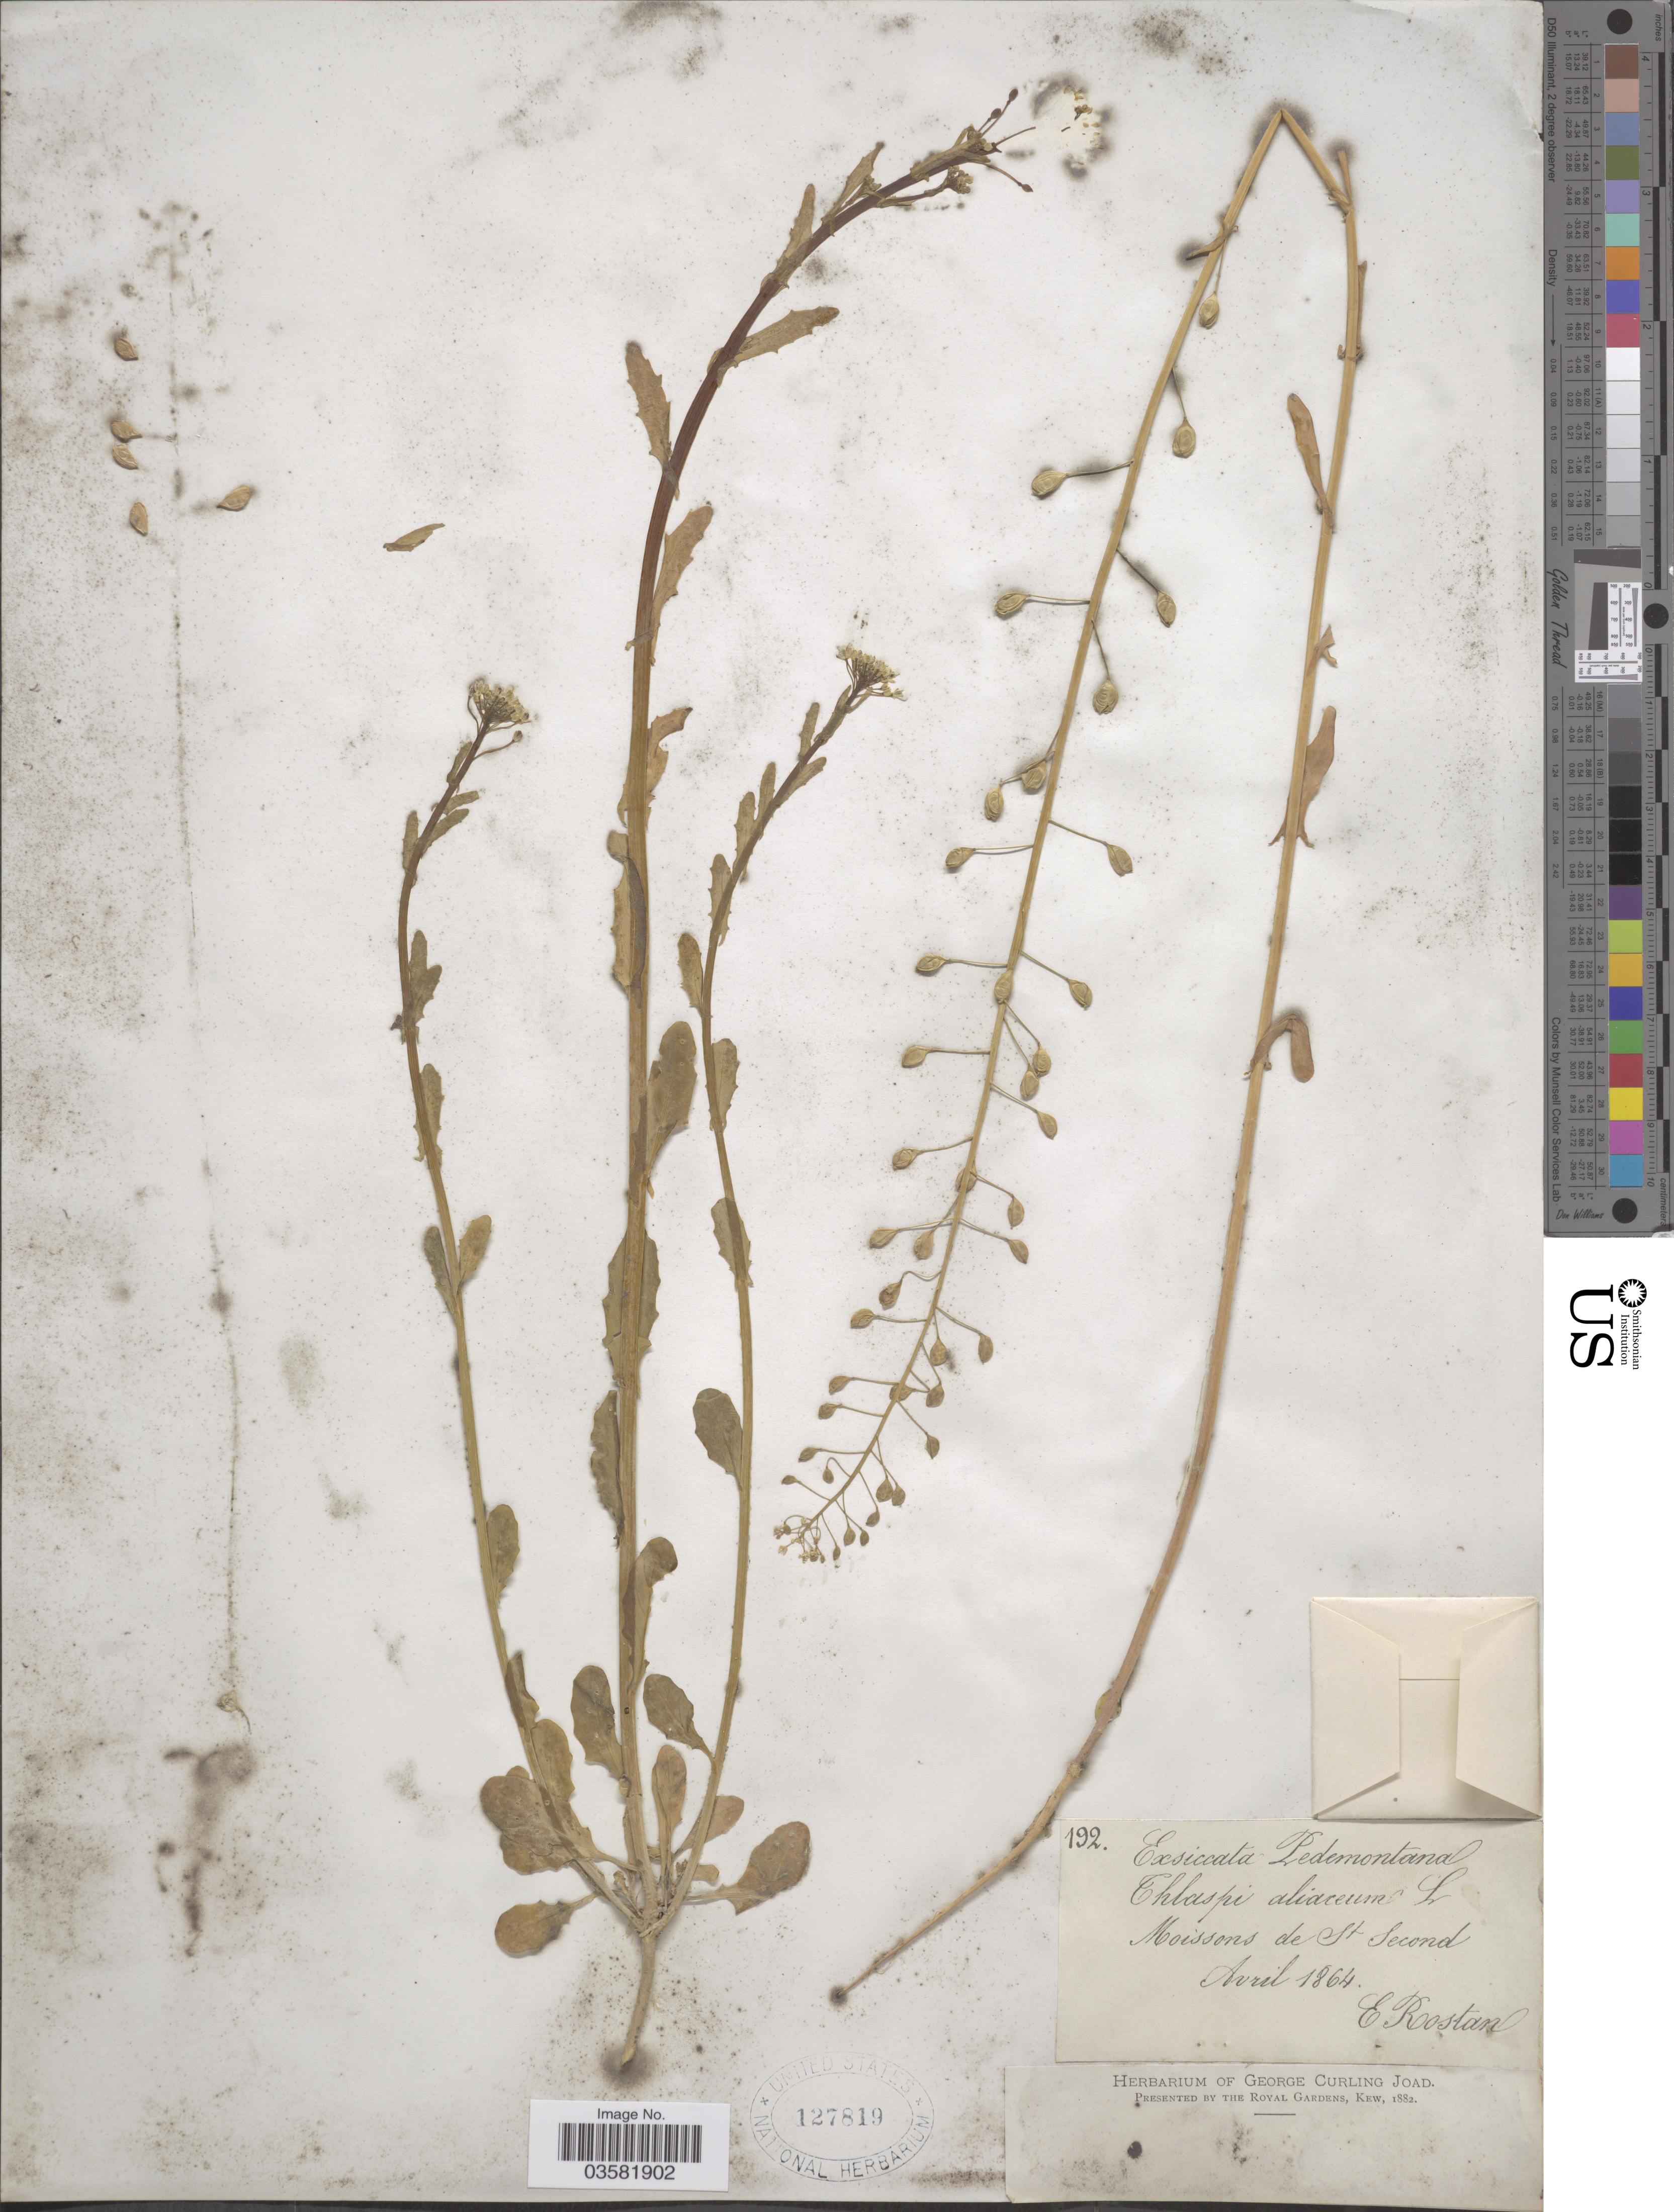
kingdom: Plantae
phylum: Tracheophyta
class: Magnoliopsida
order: Brassicales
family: Brassicaceae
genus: Thlaspi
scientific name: Thlaspi alliaceum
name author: L.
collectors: E. Rostan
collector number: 192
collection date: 1864-04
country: Italy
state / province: Piedmont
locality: Pedemontana. Moissons de St Second.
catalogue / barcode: US 127819